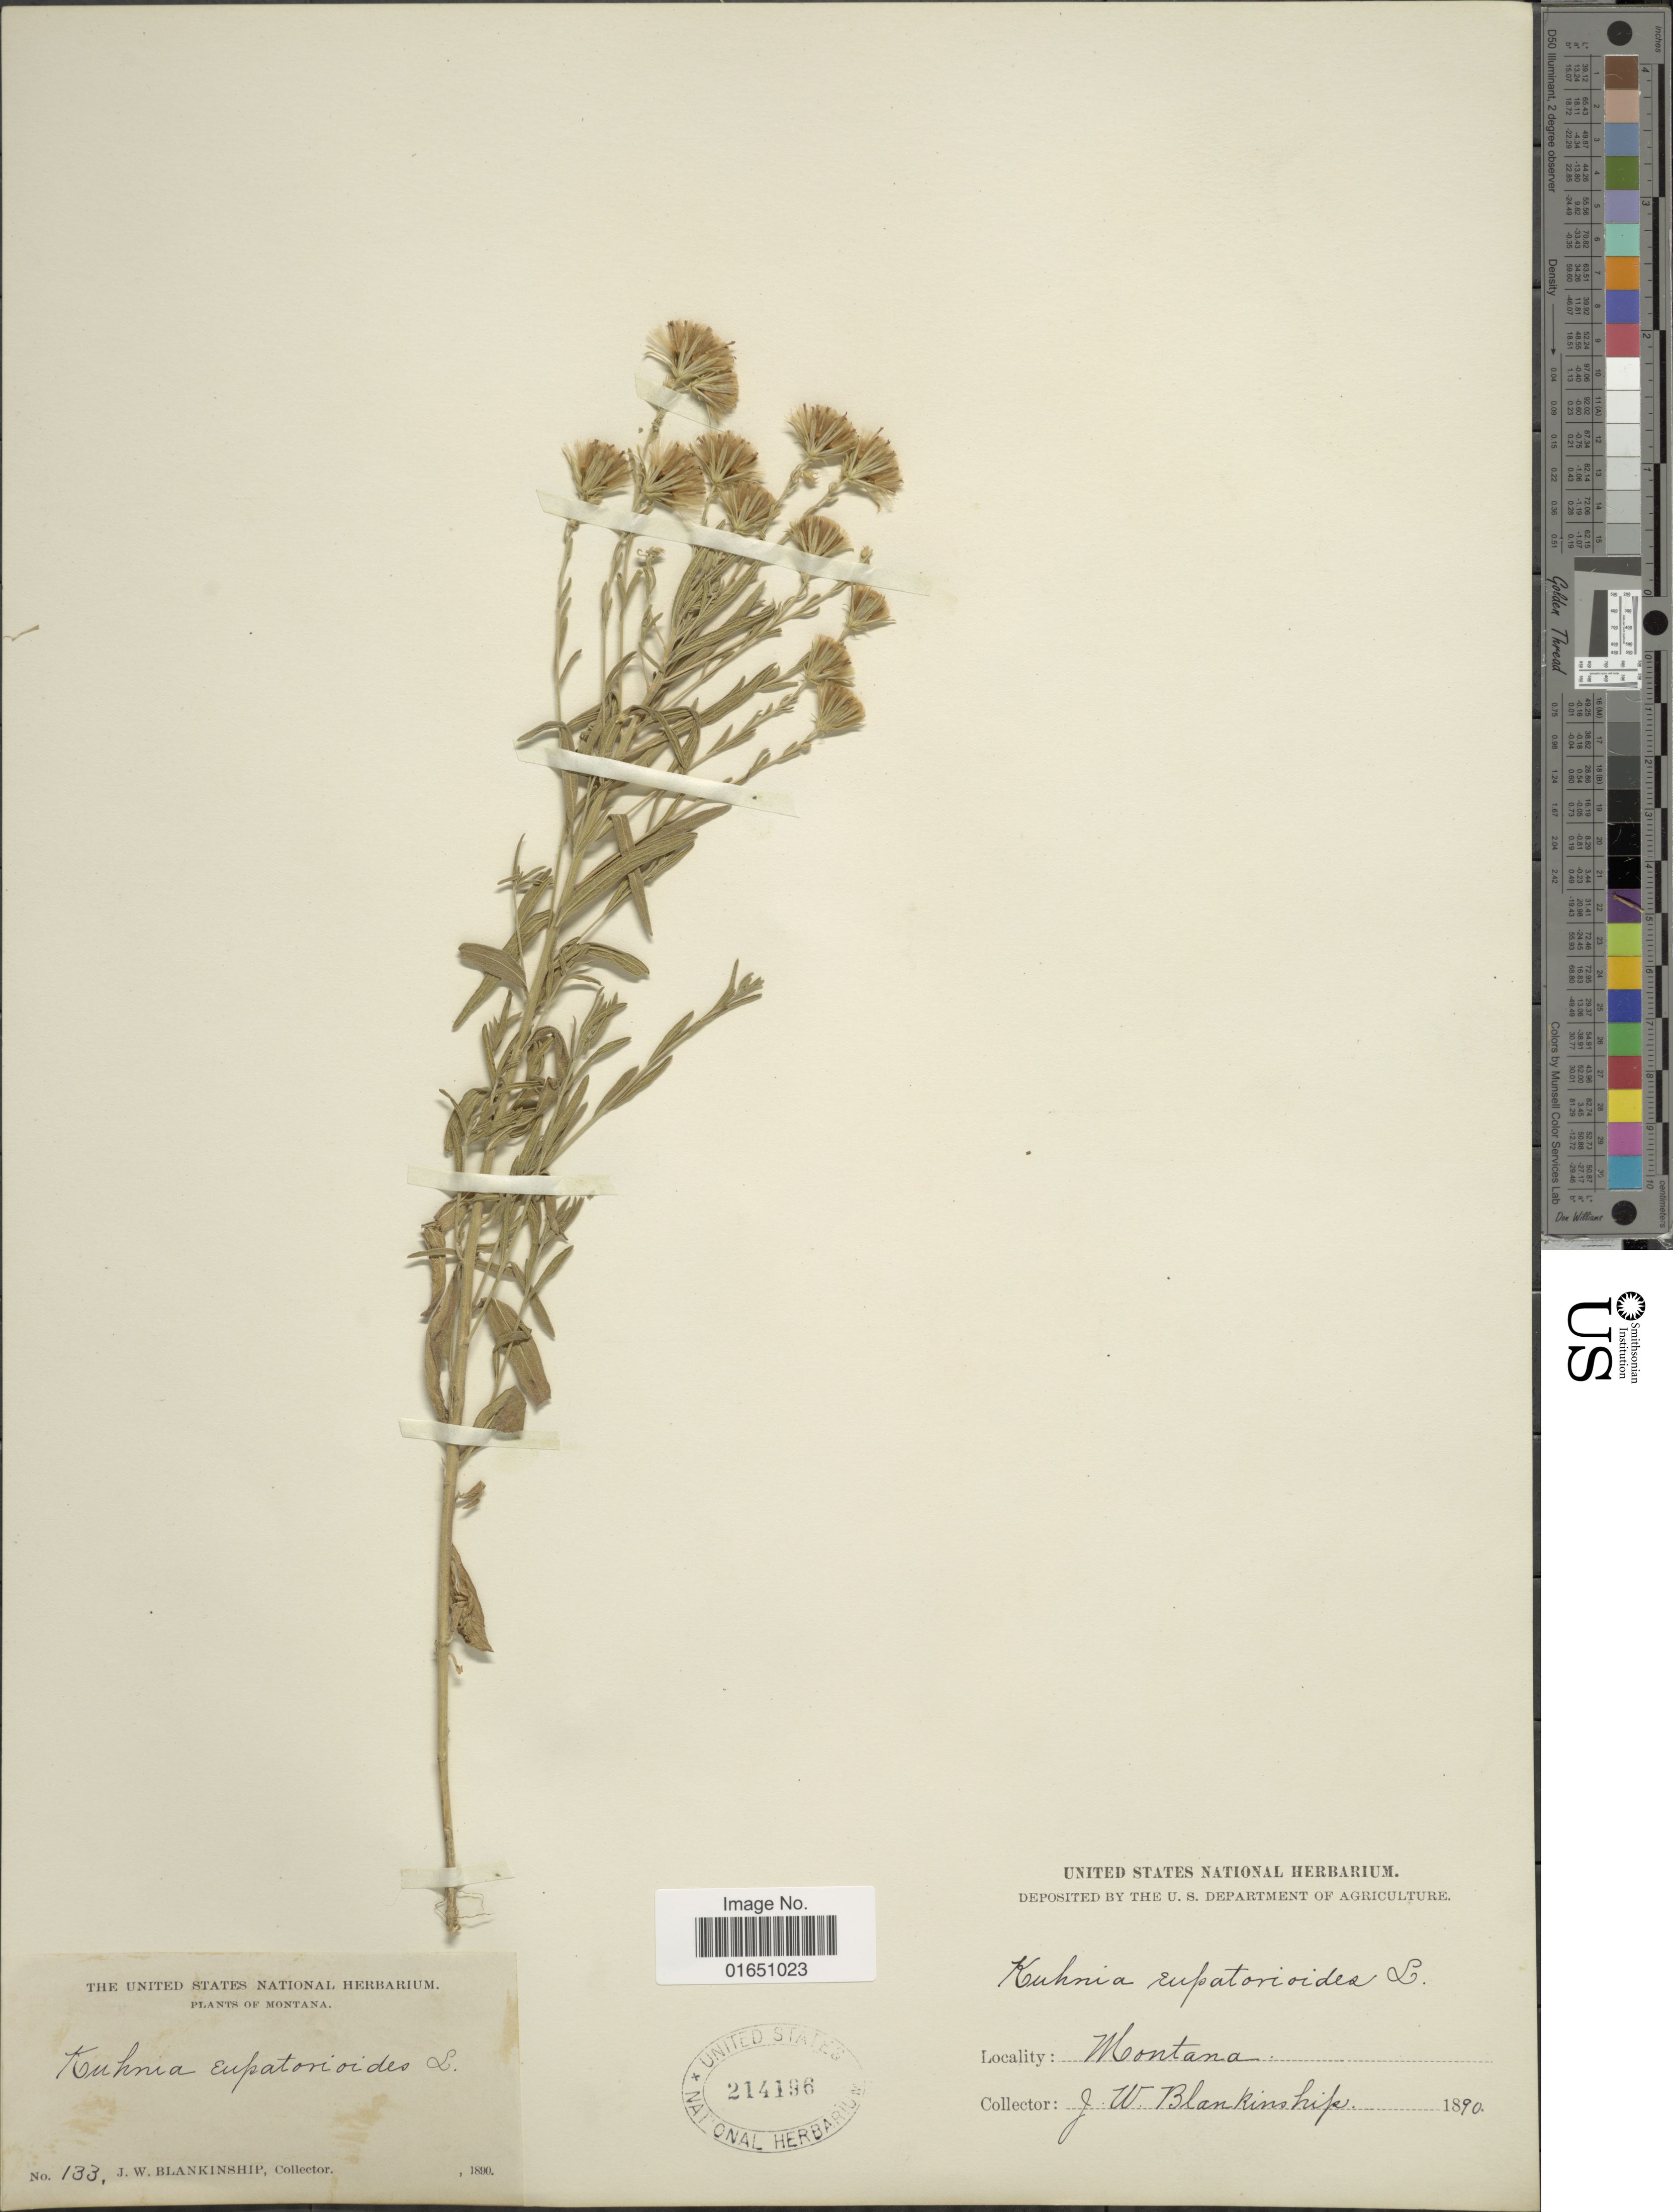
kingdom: Plantae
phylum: Tracheophyta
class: Magnoliopsida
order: Asterales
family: Asteraceae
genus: Brickellia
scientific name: Brickellia eupatorioides var. corymbulosa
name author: (Torr. & A. Gray) Shinners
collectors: J. W. Blankinship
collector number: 133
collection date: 1890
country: United States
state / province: Montana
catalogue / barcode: US 214196